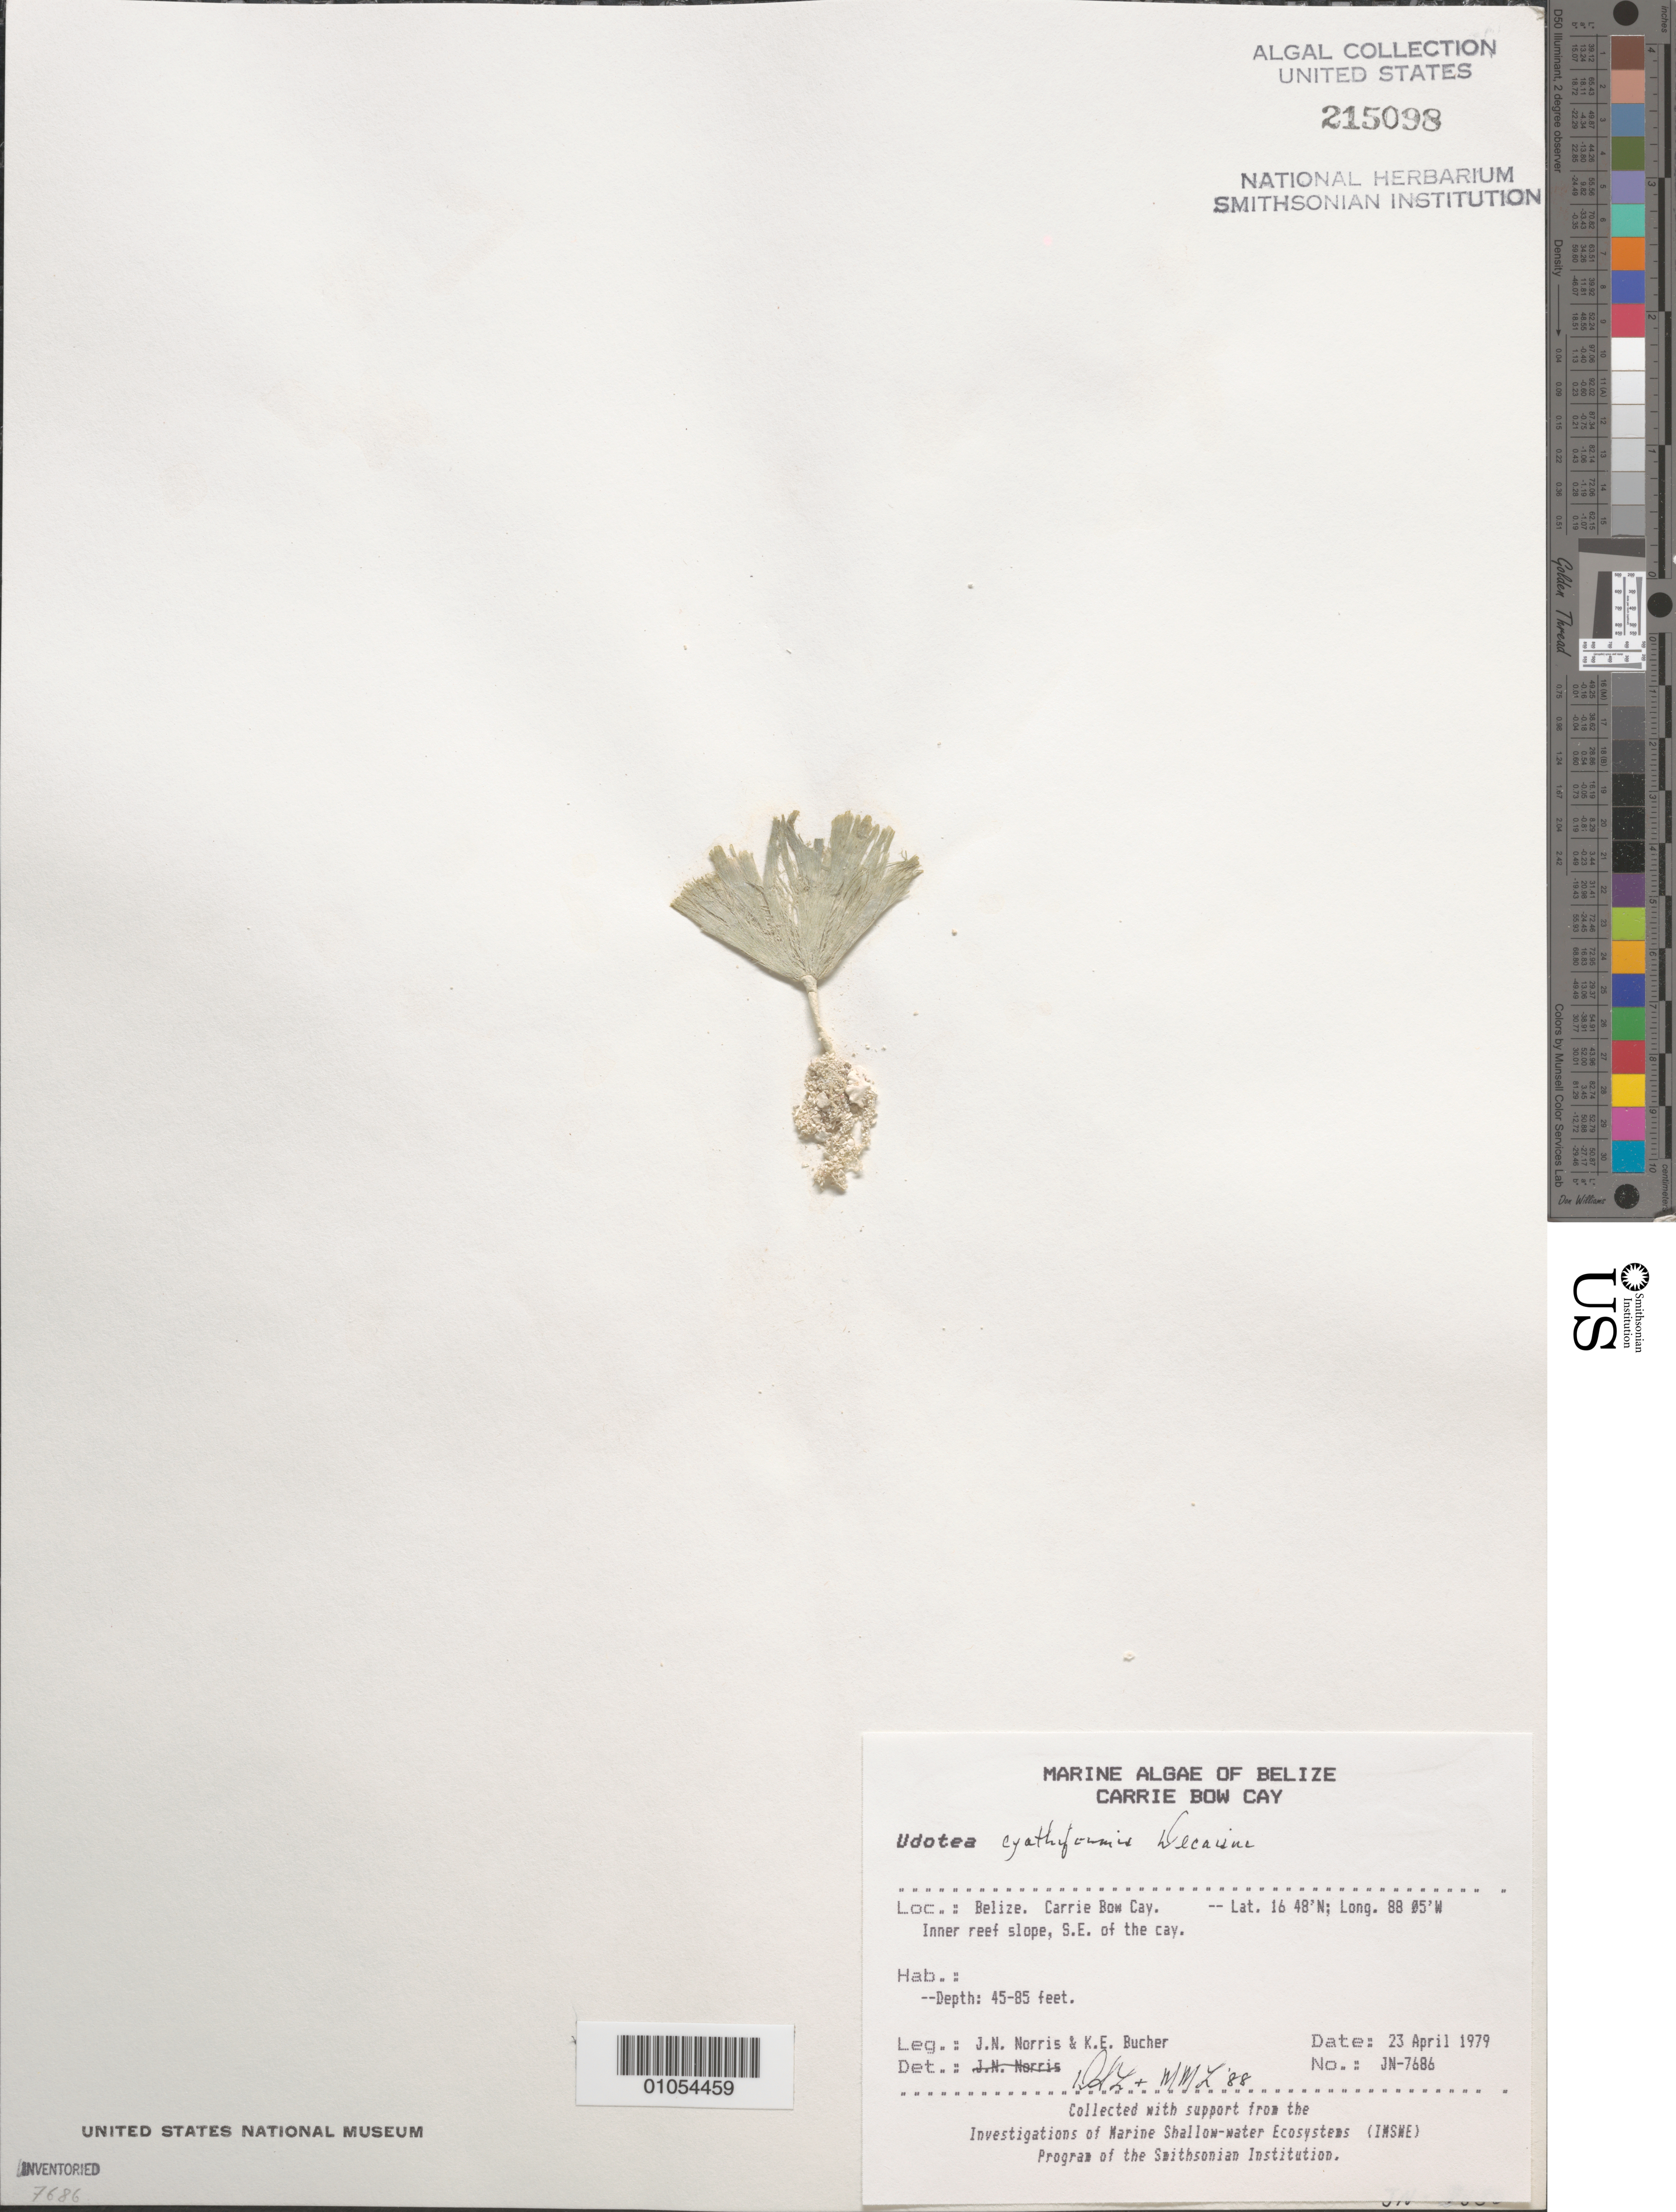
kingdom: Plantae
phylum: Chlorophyta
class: Ulvophyceae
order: Bryopsidales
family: Udoteaceae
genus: Udotea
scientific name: Udotea cyathiformis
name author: Decne.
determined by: Littler, D. S.; Littler, M. M.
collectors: J. N. Norris & K. E. Bucher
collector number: JN-7686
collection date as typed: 23 Apr 1979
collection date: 1979-04-23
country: Belize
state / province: Stann Creek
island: Carrie Bow Cay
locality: Southeast of Carrie Bow Cay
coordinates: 16 48'N, 88 05'W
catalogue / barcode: US 215098